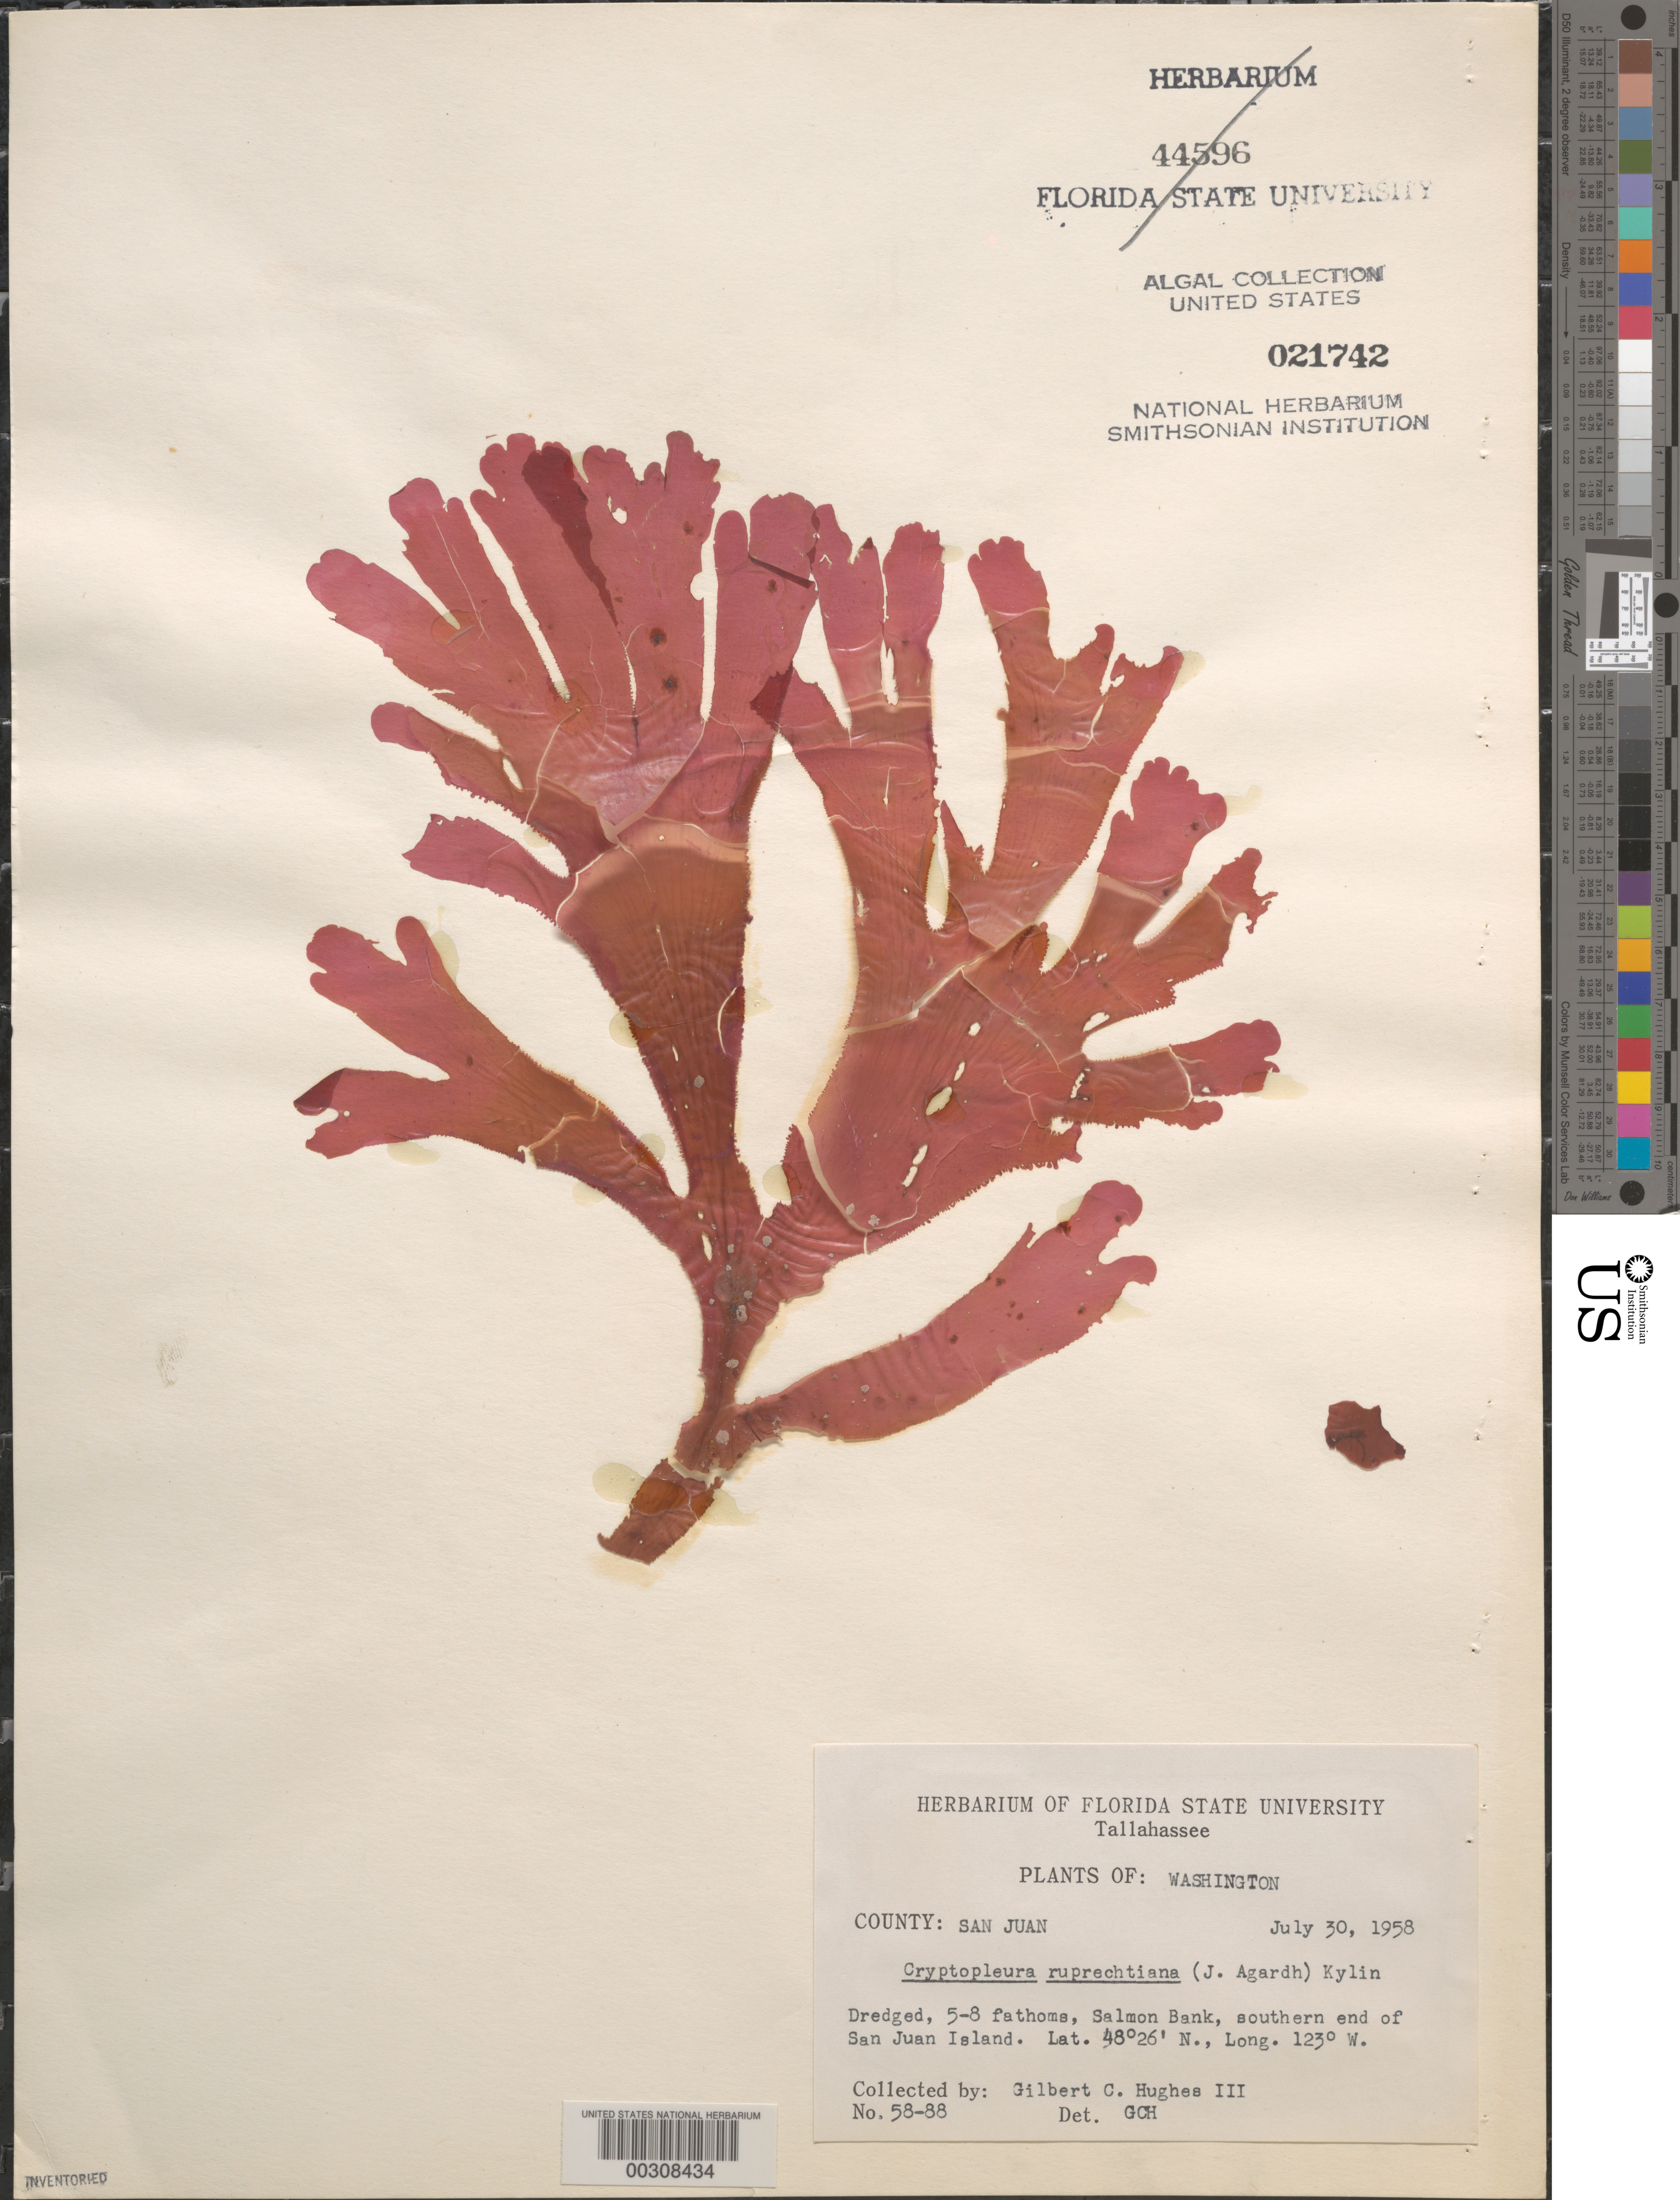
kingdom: Plantae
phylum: Rhodophyta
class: Florideophyceae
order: Ceramiales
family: Delesseriaceae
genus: Cryptopleura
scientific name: Cryptopleura ruprechtiana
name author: (J. Agardh) Kylin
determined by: Hughes III, G. C.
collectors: G. Hughes III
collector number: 58-88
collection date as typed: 30 Jul 1958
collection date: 1958-07-30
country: United States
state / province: Washington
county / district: San Juan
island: San Juan Island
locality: Salmon Bank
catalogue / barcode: US 21742